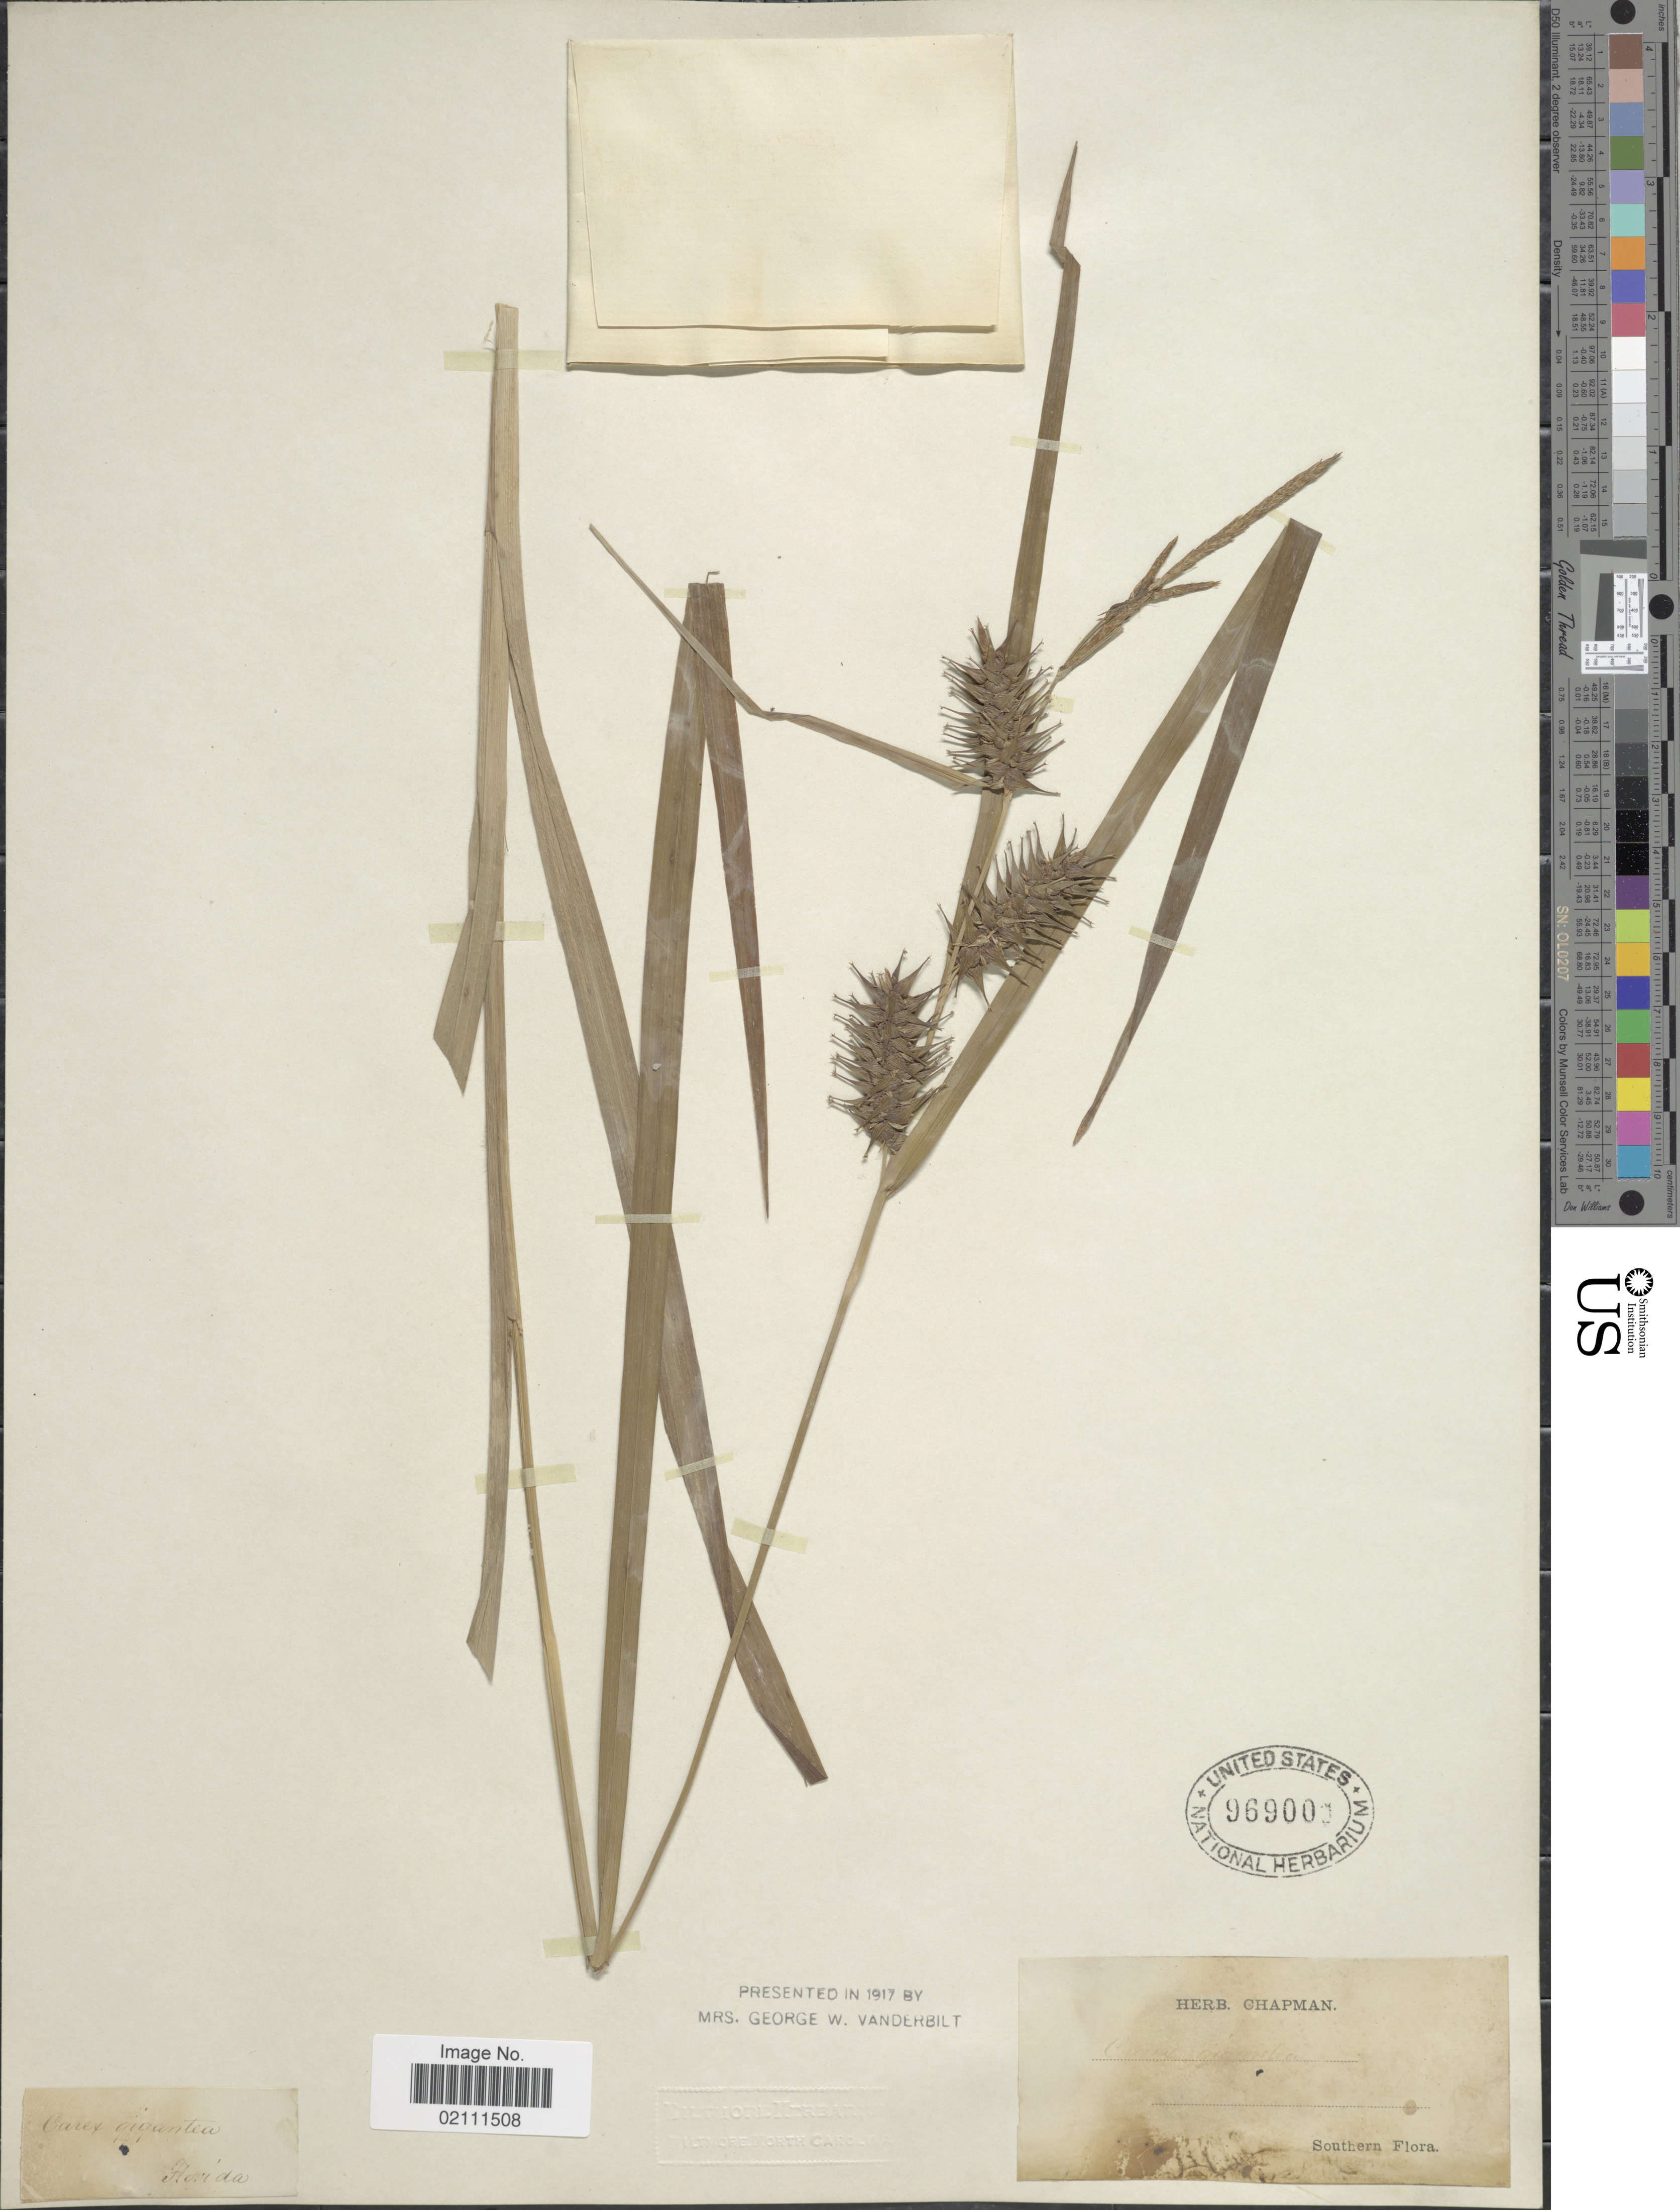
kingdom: Plantae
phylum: Tracheophyta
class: Liliopsida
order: Poales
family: Cyperaceae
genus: Carex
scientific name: Carex gigantea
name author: Rudge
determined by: Strong, Mark T., (BOT), Smithsonian Institution - National Museum of Natural History (UNITED STATES)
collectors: ex herb. Chapman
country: United States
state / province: Florida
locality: Southern Flora.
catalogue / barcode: US 969000